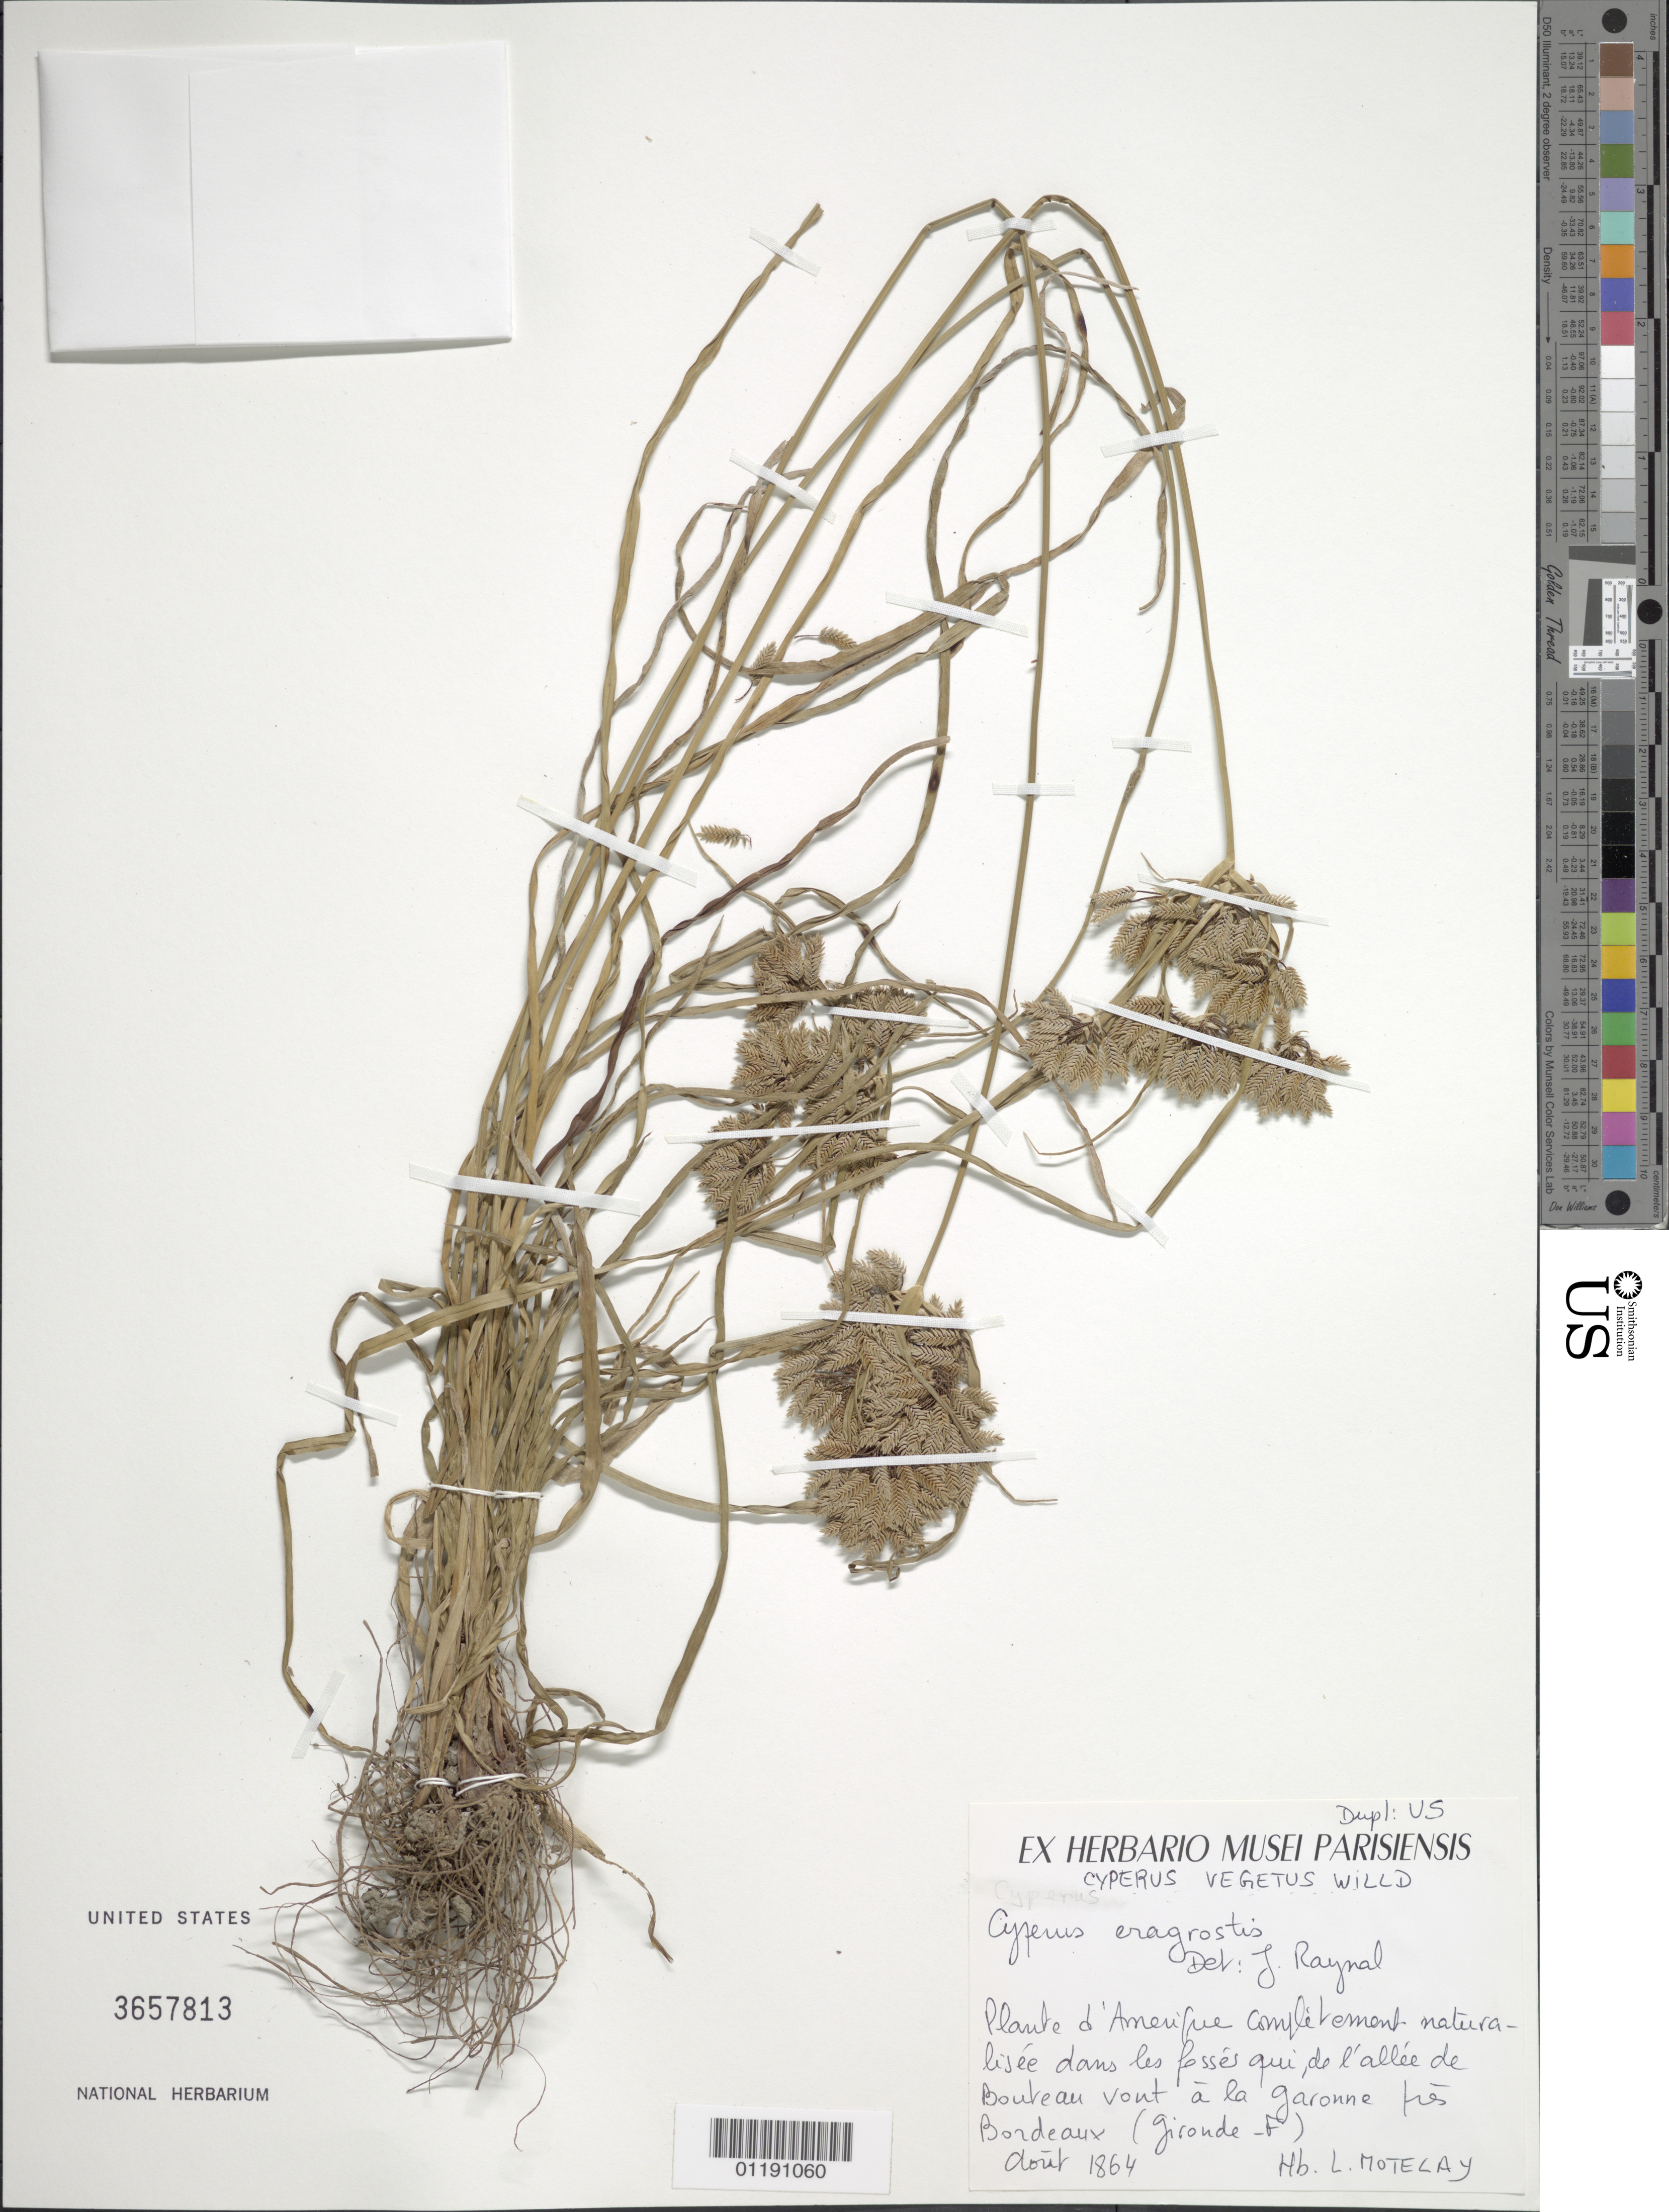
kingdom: Plantae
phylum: Tracheophyta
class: Liliopsida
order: Poales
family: Cyperaceae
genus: Cyperus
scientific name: Cyperus eragrostis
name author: Lam.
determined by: Strong, Mark T., (BOT), Smithsonian Institution - National Museum of Natural History (UNITED STATES)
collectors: L. Motelay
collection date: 1864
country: France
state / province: Nouvelle-Aquitaine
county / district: Gironde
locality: Bordeaux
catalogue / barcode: US 3657813